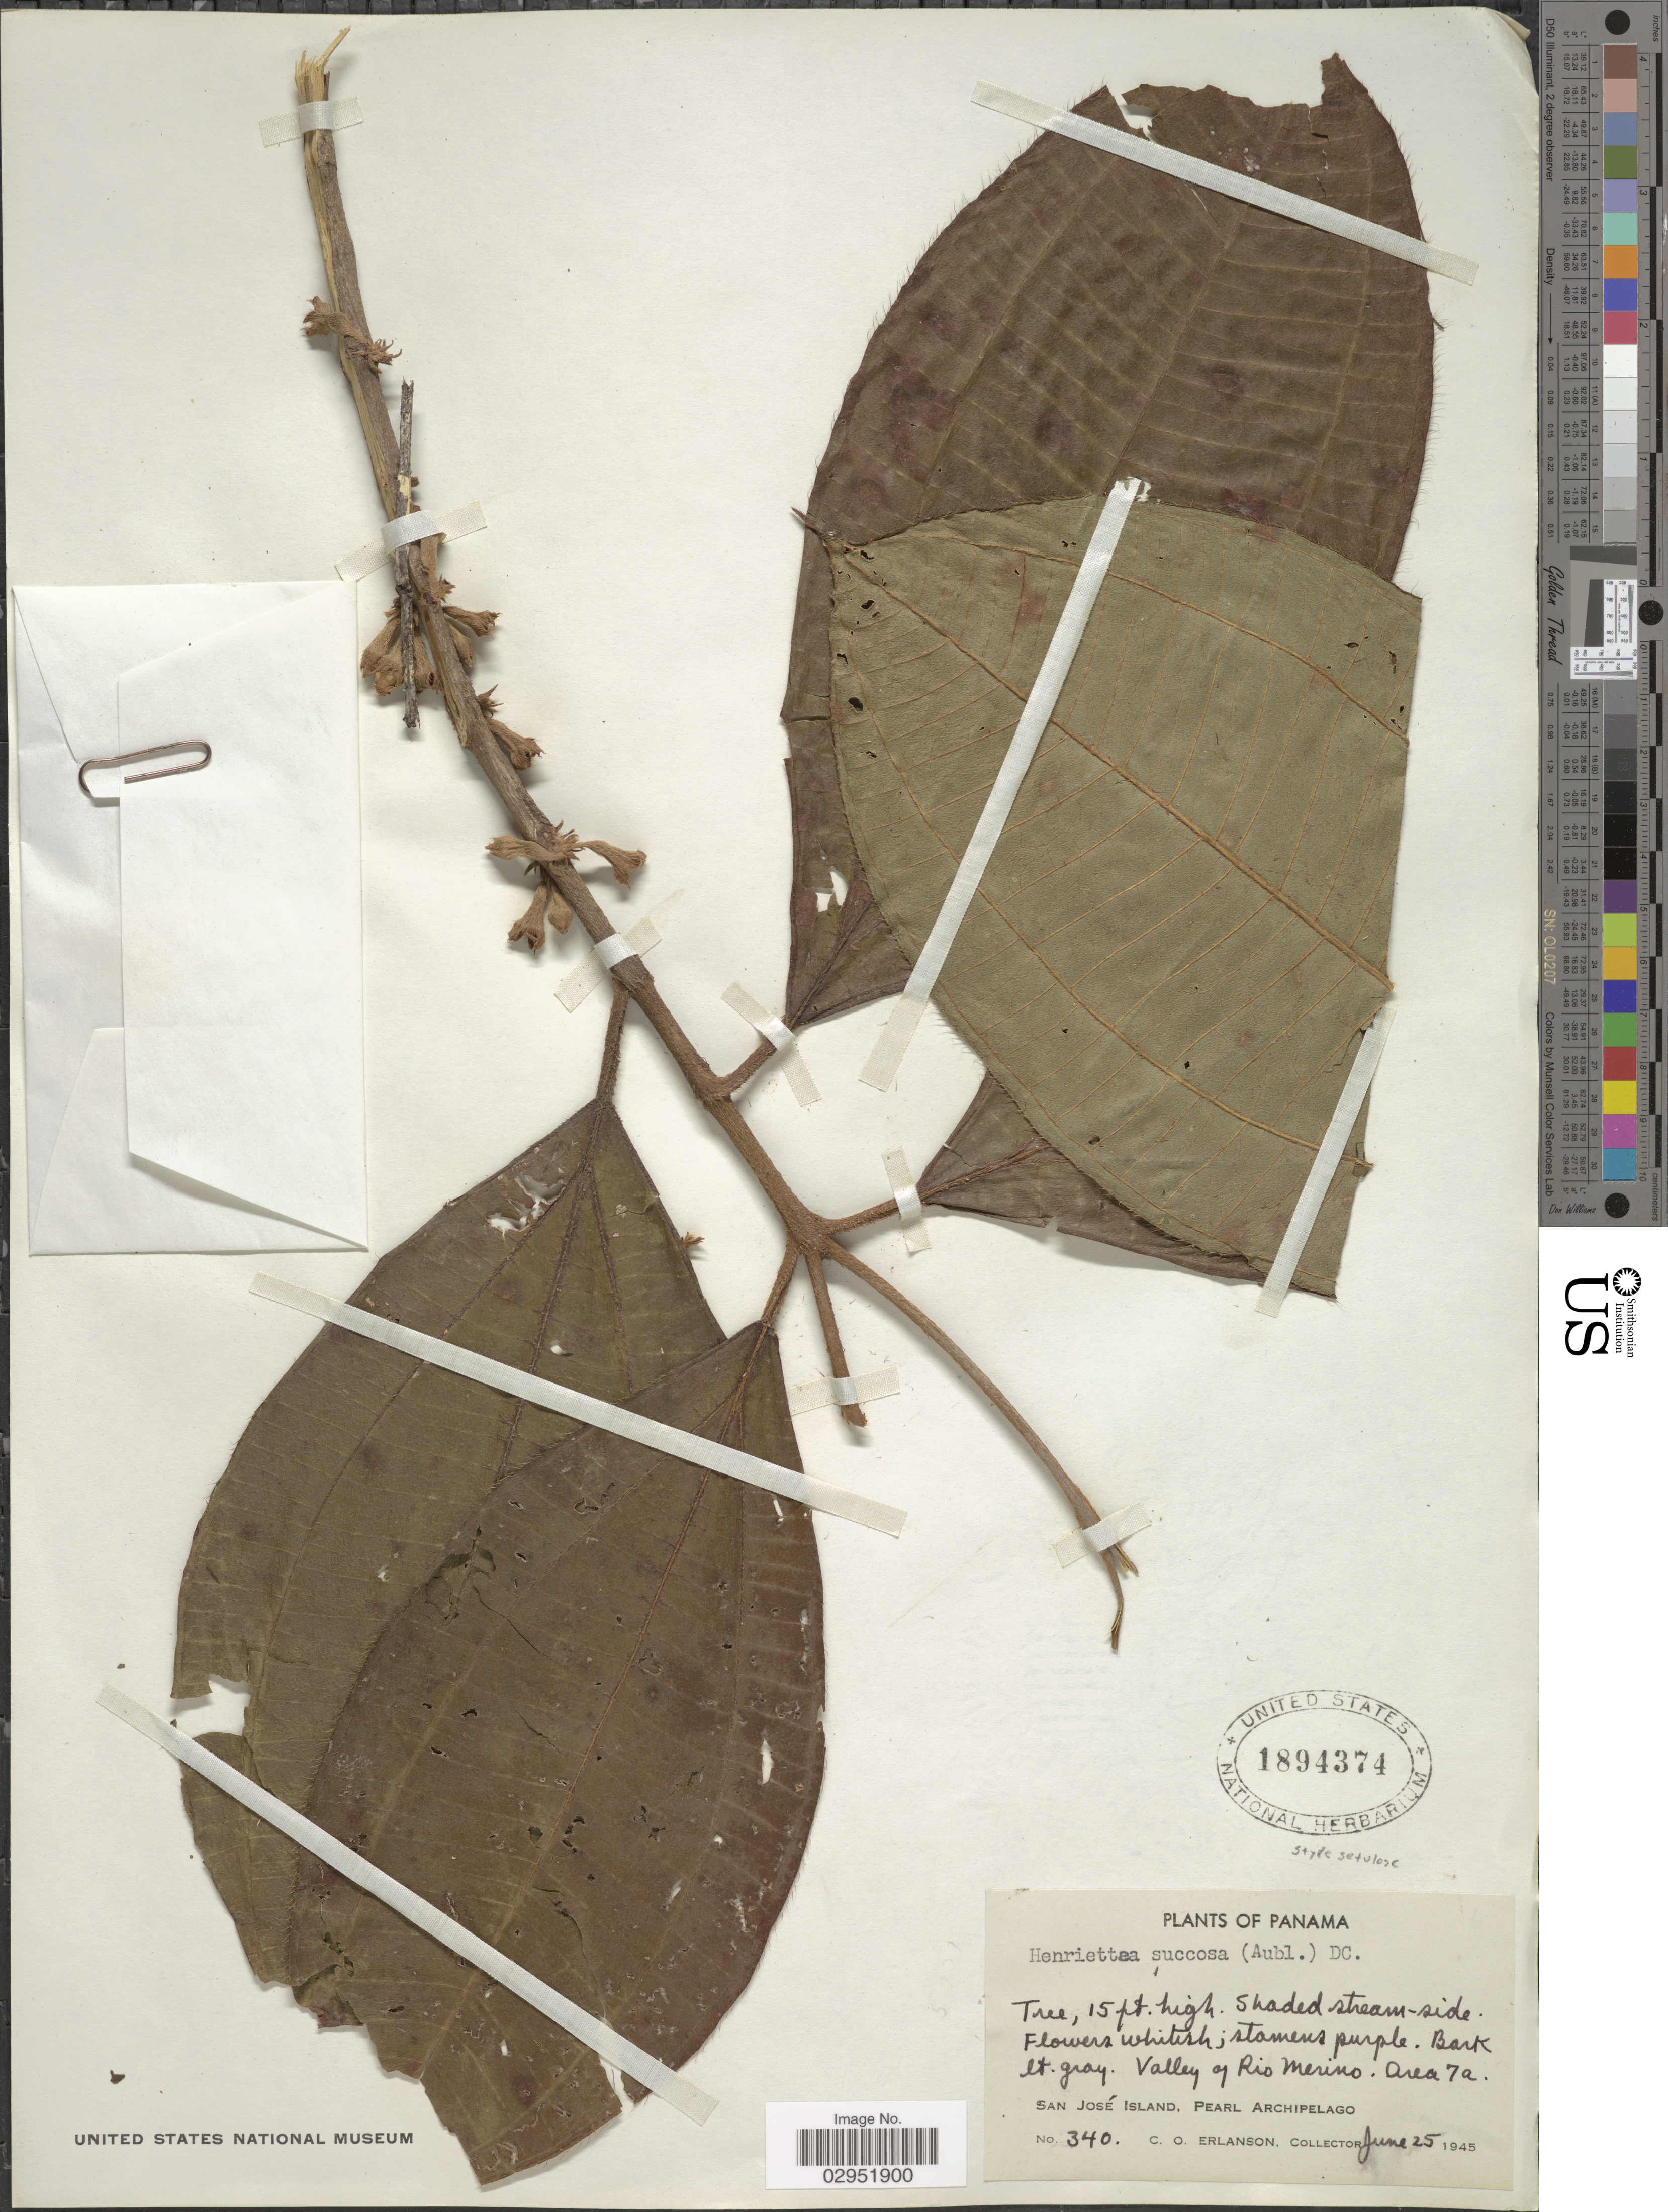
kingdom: Plantae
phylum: Tracheophyta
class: Magnoliopsida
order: Myrtales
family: Melastomataceae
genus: Henriettea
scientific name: Henriettea succosa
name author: (Aubl.) DC.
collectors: C. O. Erlanson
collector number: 340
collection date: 1945-06-25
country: Panama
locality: Valley of Rio Merino. Area 7a. San José Island, Pearl Archipelago.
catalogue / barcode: US 1894374